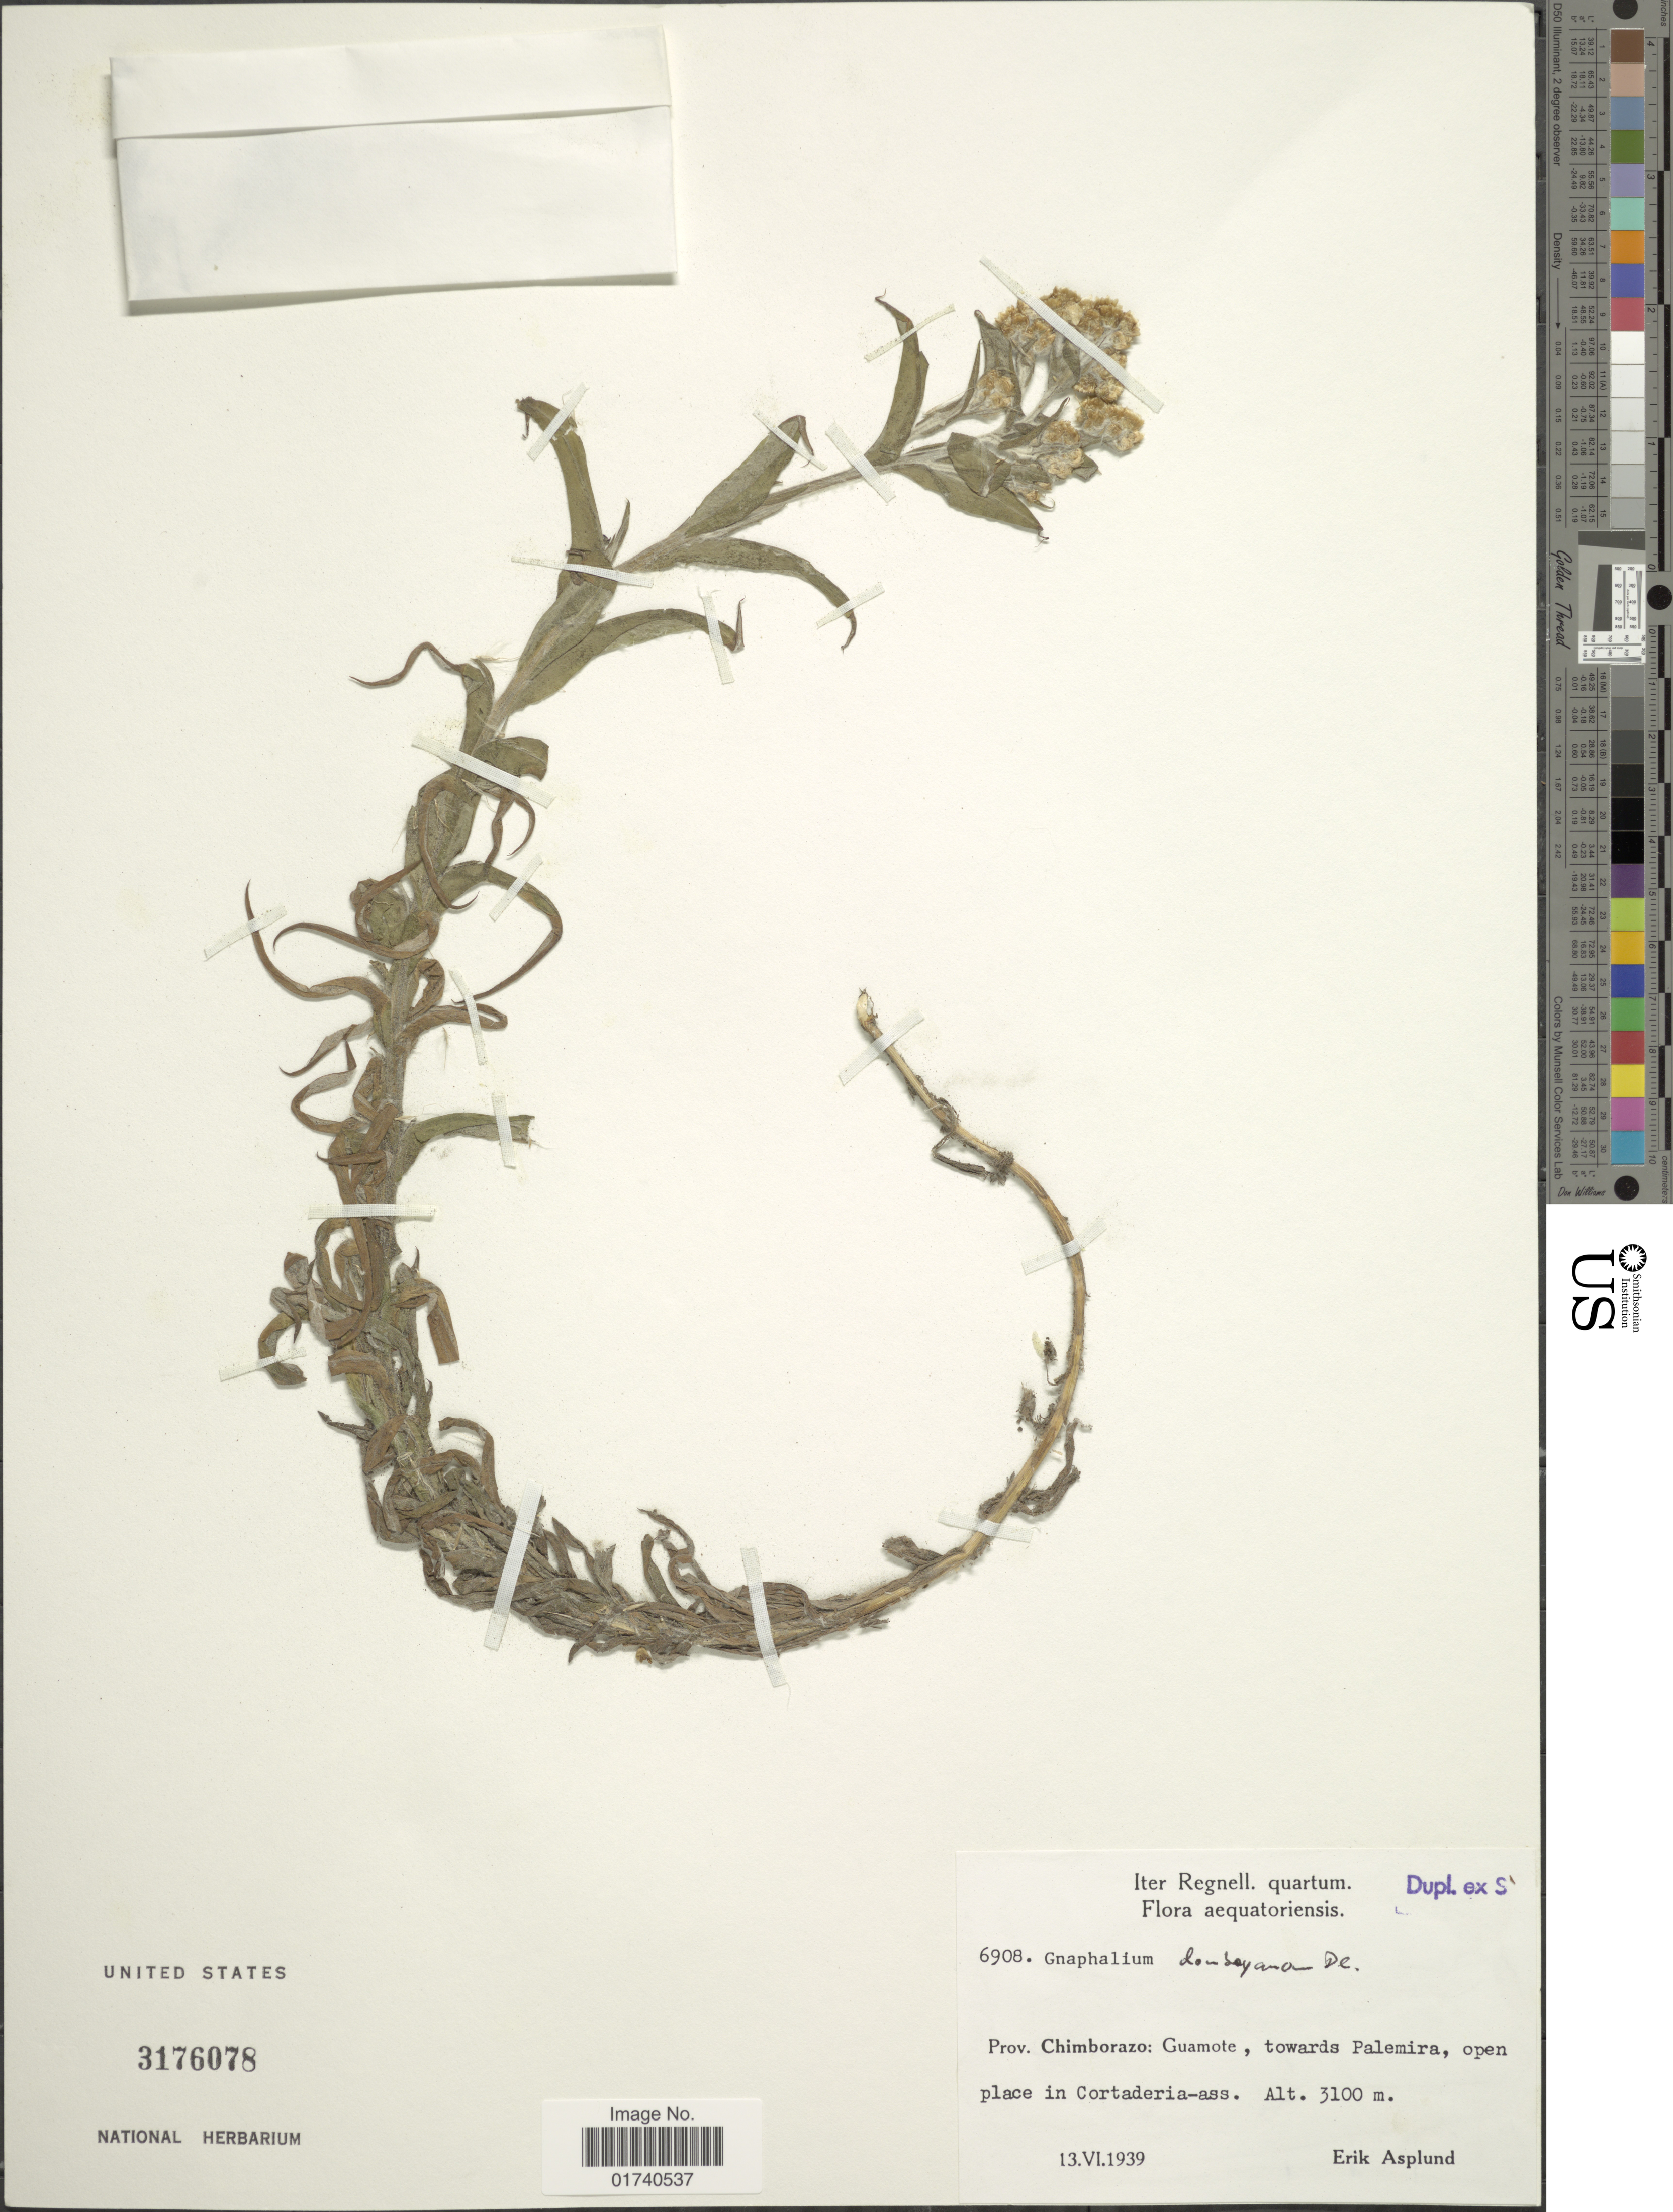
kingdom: Plantae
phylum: Tracheophyta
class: Magnoliopsida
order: Asterales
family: Asteraceae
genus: Pseudognaphalium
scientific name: Pseudognaphalium dombeyanum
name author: (DC.) Anderb.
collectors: E. Asplund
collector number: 6908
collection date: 1939-06-13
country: Ecuador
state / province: Chimborazo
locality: Aequatoriensis. Prov. Chimborazo: Guamote, towards Palemira.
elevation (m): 3100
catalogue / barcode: US 3176078